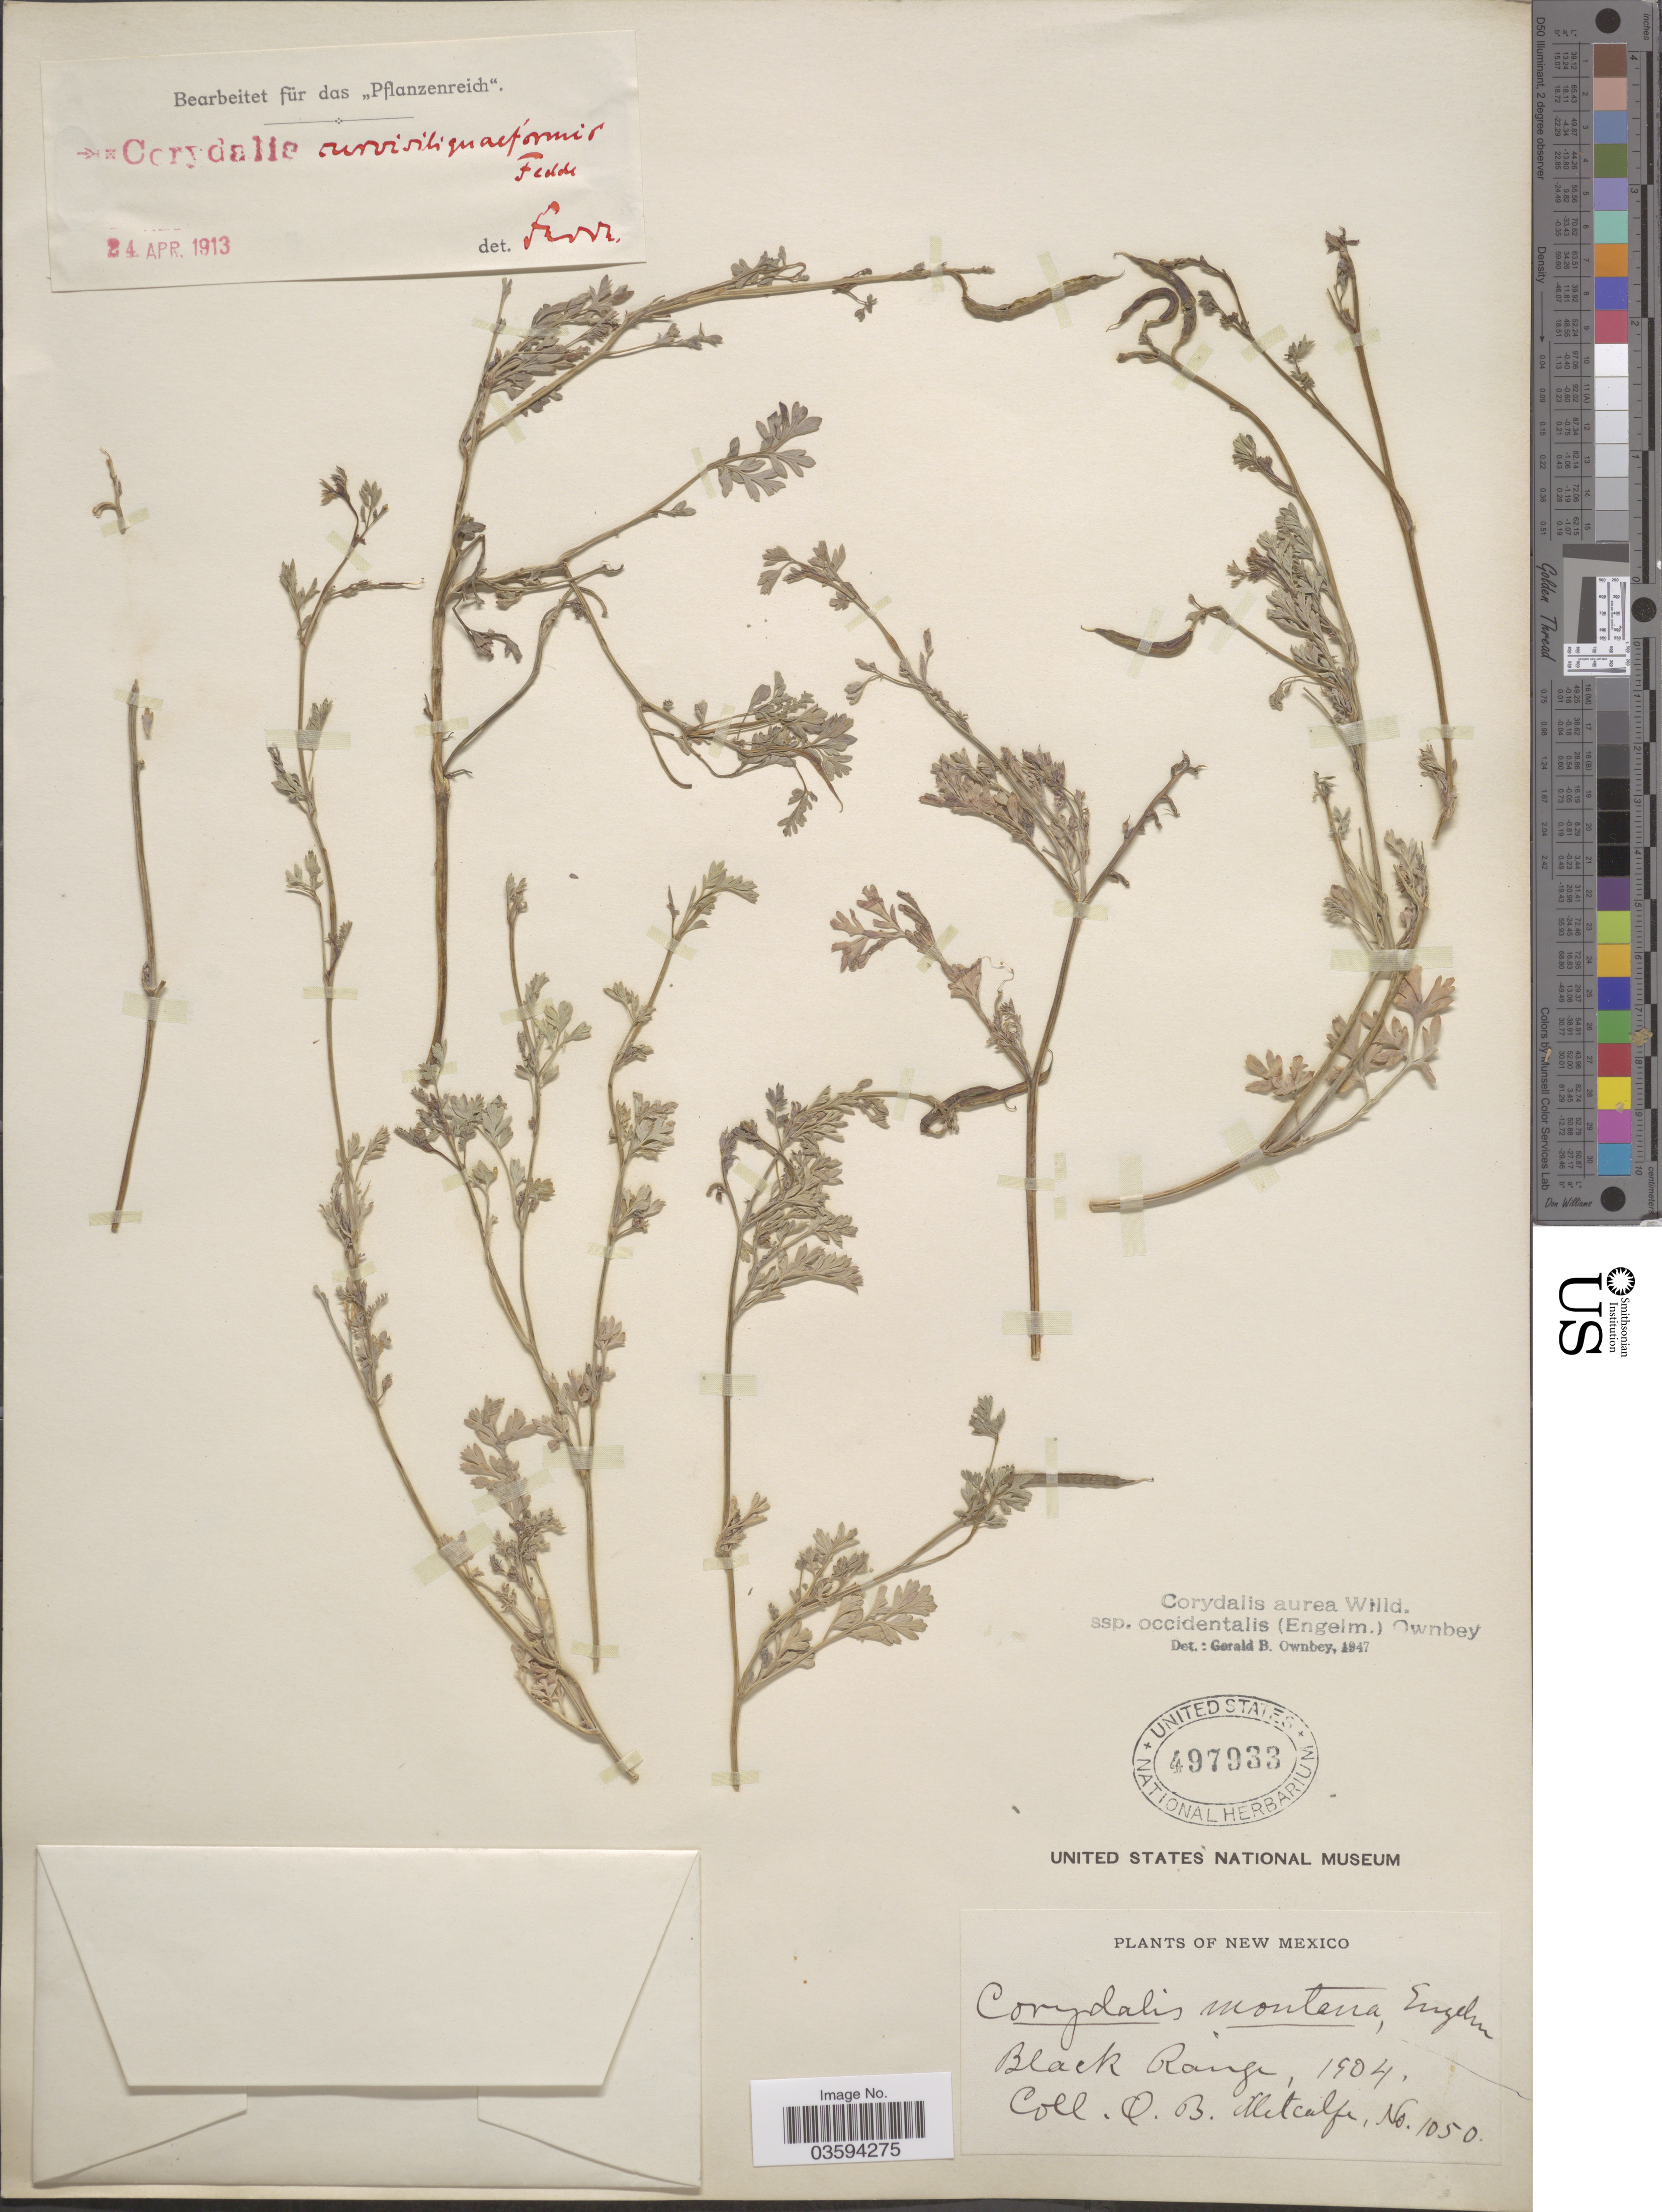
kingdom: Plantae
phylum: Tracheophyta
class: Magnoliopsida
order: Ranunculales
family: Papaveraceae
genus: Corydalis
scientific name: Corydalis aurea subsp. occidentalis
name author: Willd.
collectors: O. B. Metcalfe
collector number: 1050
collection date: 1904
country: United States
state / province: New Mexico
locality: Black Range.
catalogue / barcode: US 497933